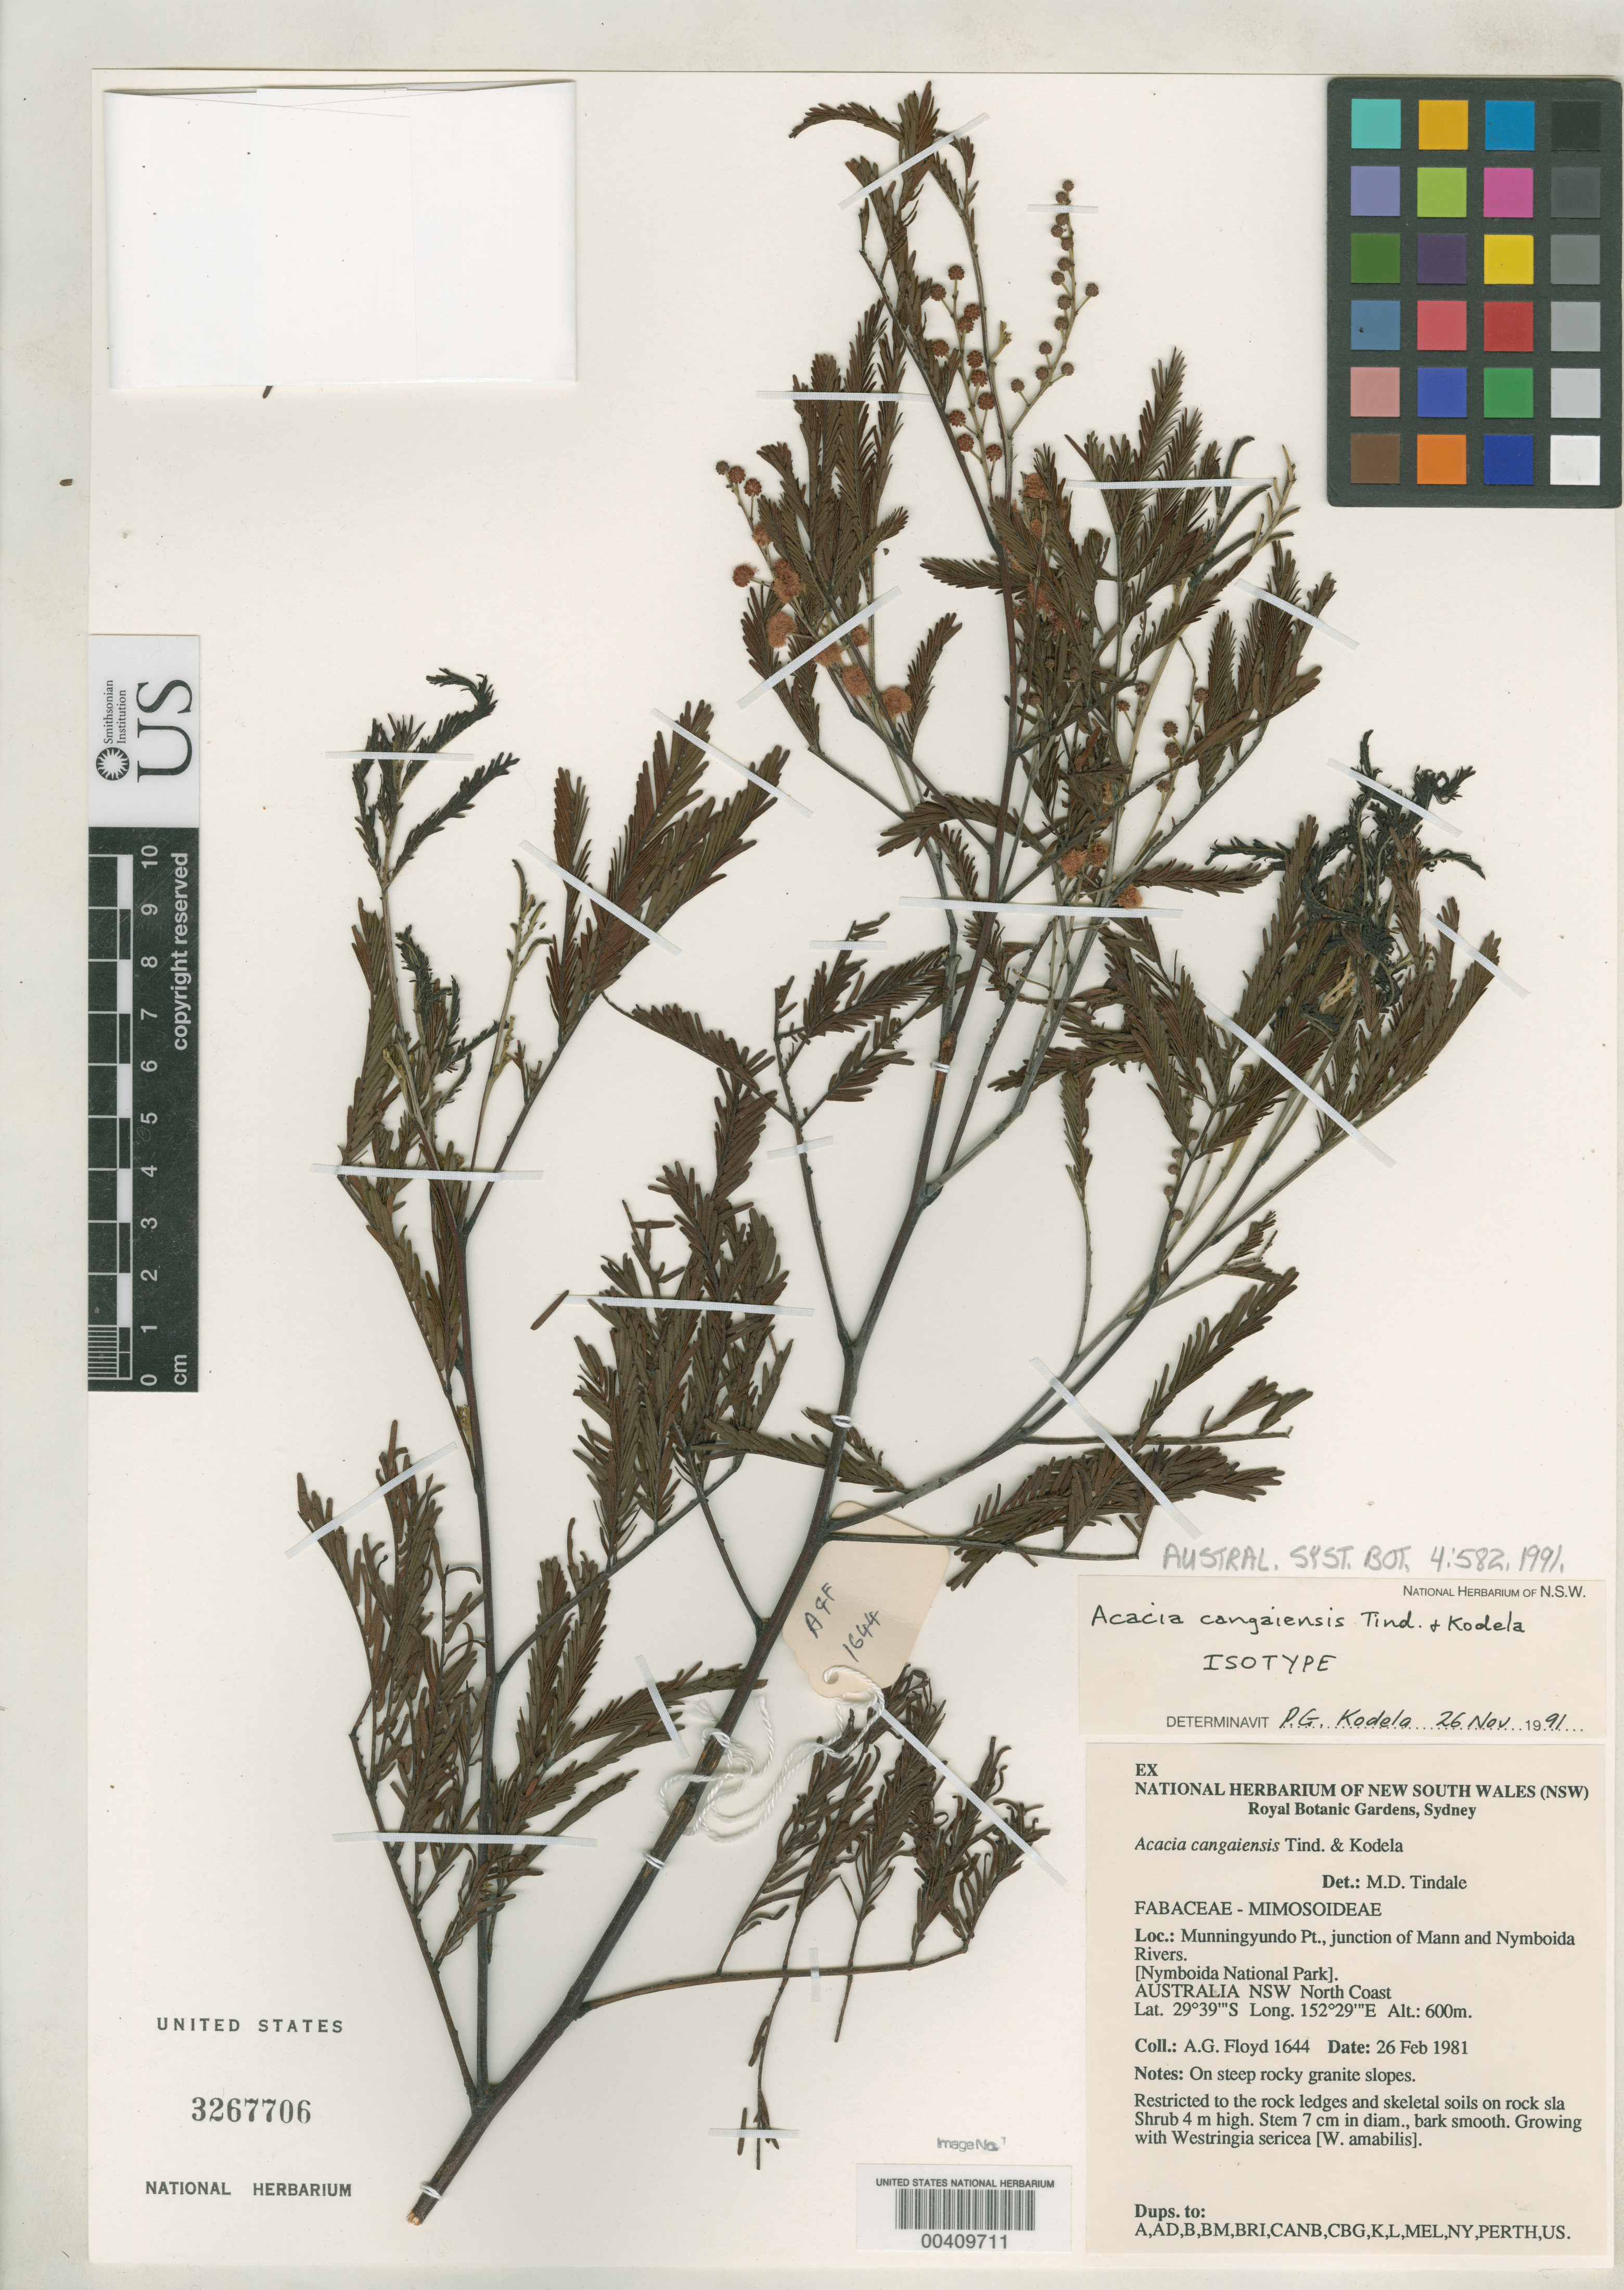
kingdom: Plantae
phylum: Tracheophyta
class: Magnoliopsida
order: Fabales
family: Fabaceae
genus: Acacia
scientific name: Acacia cangaiensis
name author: Tindale & Kodela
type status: Isotype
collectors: A. G. Floyd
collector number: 1644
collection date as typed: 26 Feb 1981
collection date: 1981-02-26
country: Australia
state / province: New South Wales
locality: North coast, Munningyundo Pt., junction of Mann & Nymboida Rivers, Nymboida National Park.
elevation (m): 600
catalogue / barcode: US 3267706